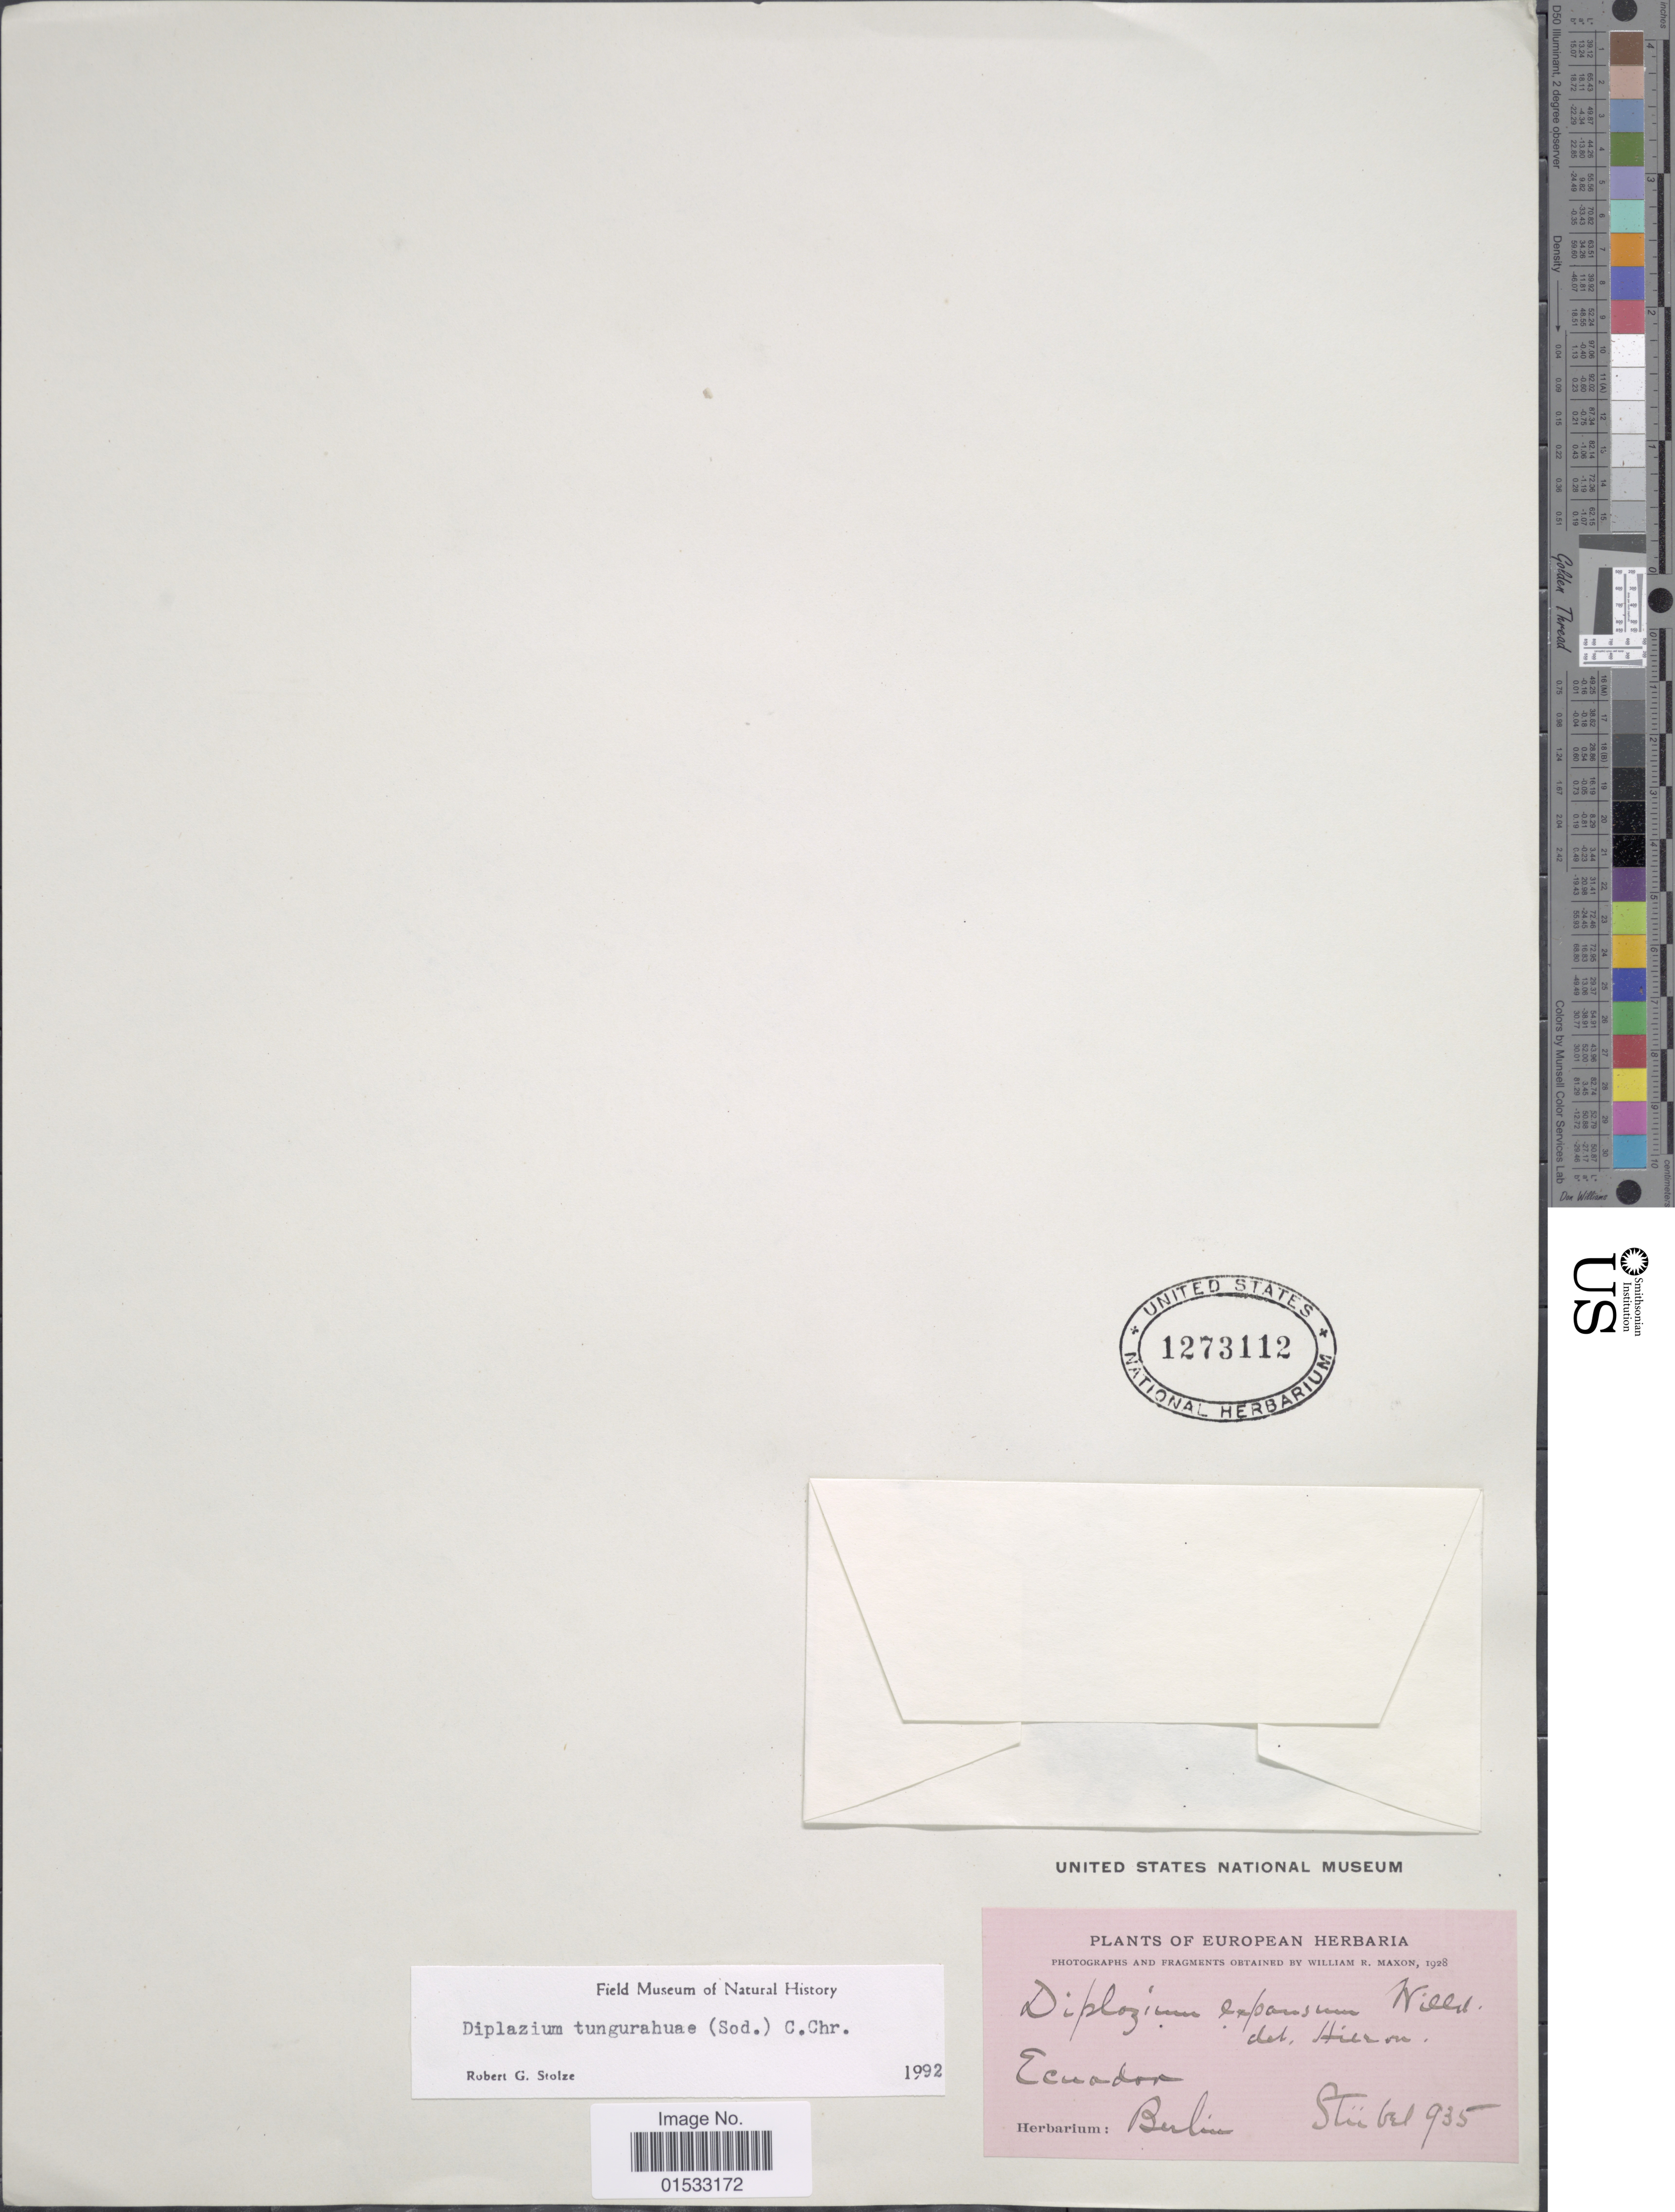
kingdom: Plantae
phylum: Tracheophyta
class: Polypodiopsida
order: Polypodiales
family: Athyriaceae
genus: Diplazium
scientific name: Diplazium tungurahuae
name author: (Sodiro) C. Chr.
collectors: -. Stubel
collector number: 935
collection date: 1928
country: Ecuador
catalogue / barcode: US 1273112